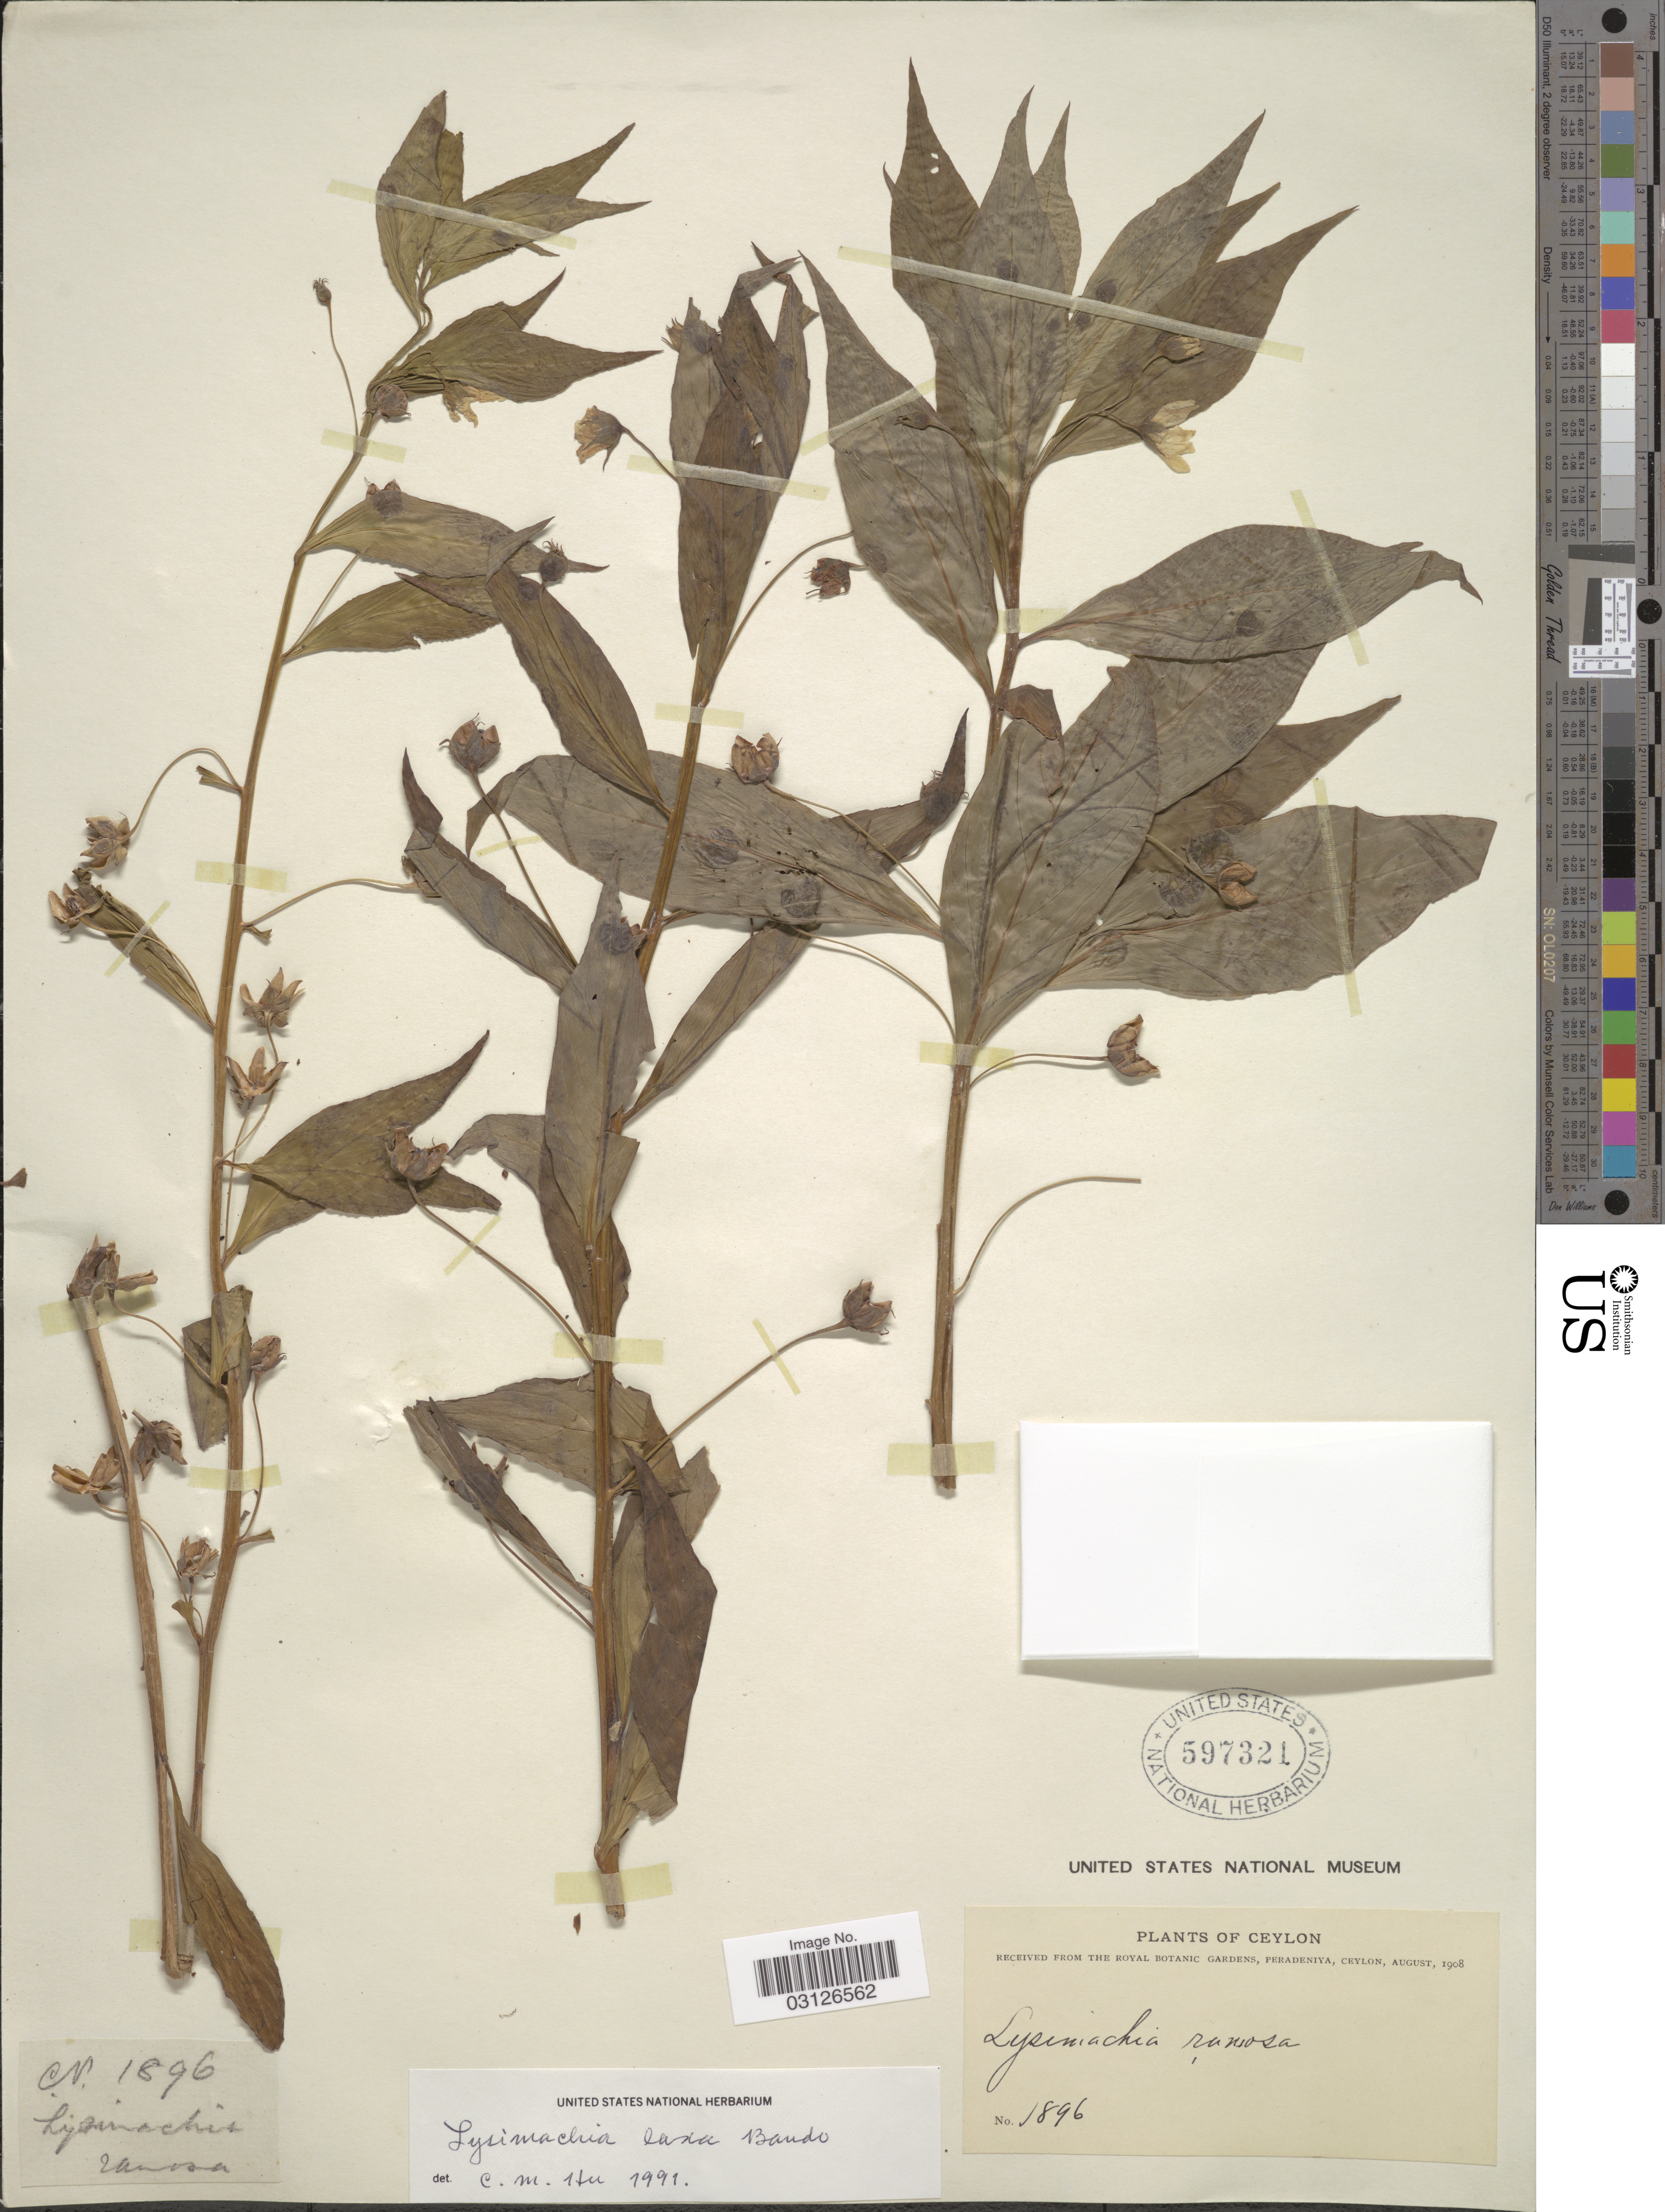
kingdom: Plantae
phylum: Tracheophyta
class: Magnoliopsida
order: Ericales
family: Primulaceae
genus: Lysimachia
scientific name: Lysimachia laxa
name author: Baudo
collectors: C. P.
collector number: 1896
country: Sri Lanka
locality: Ceylon.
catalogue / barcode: US 597321